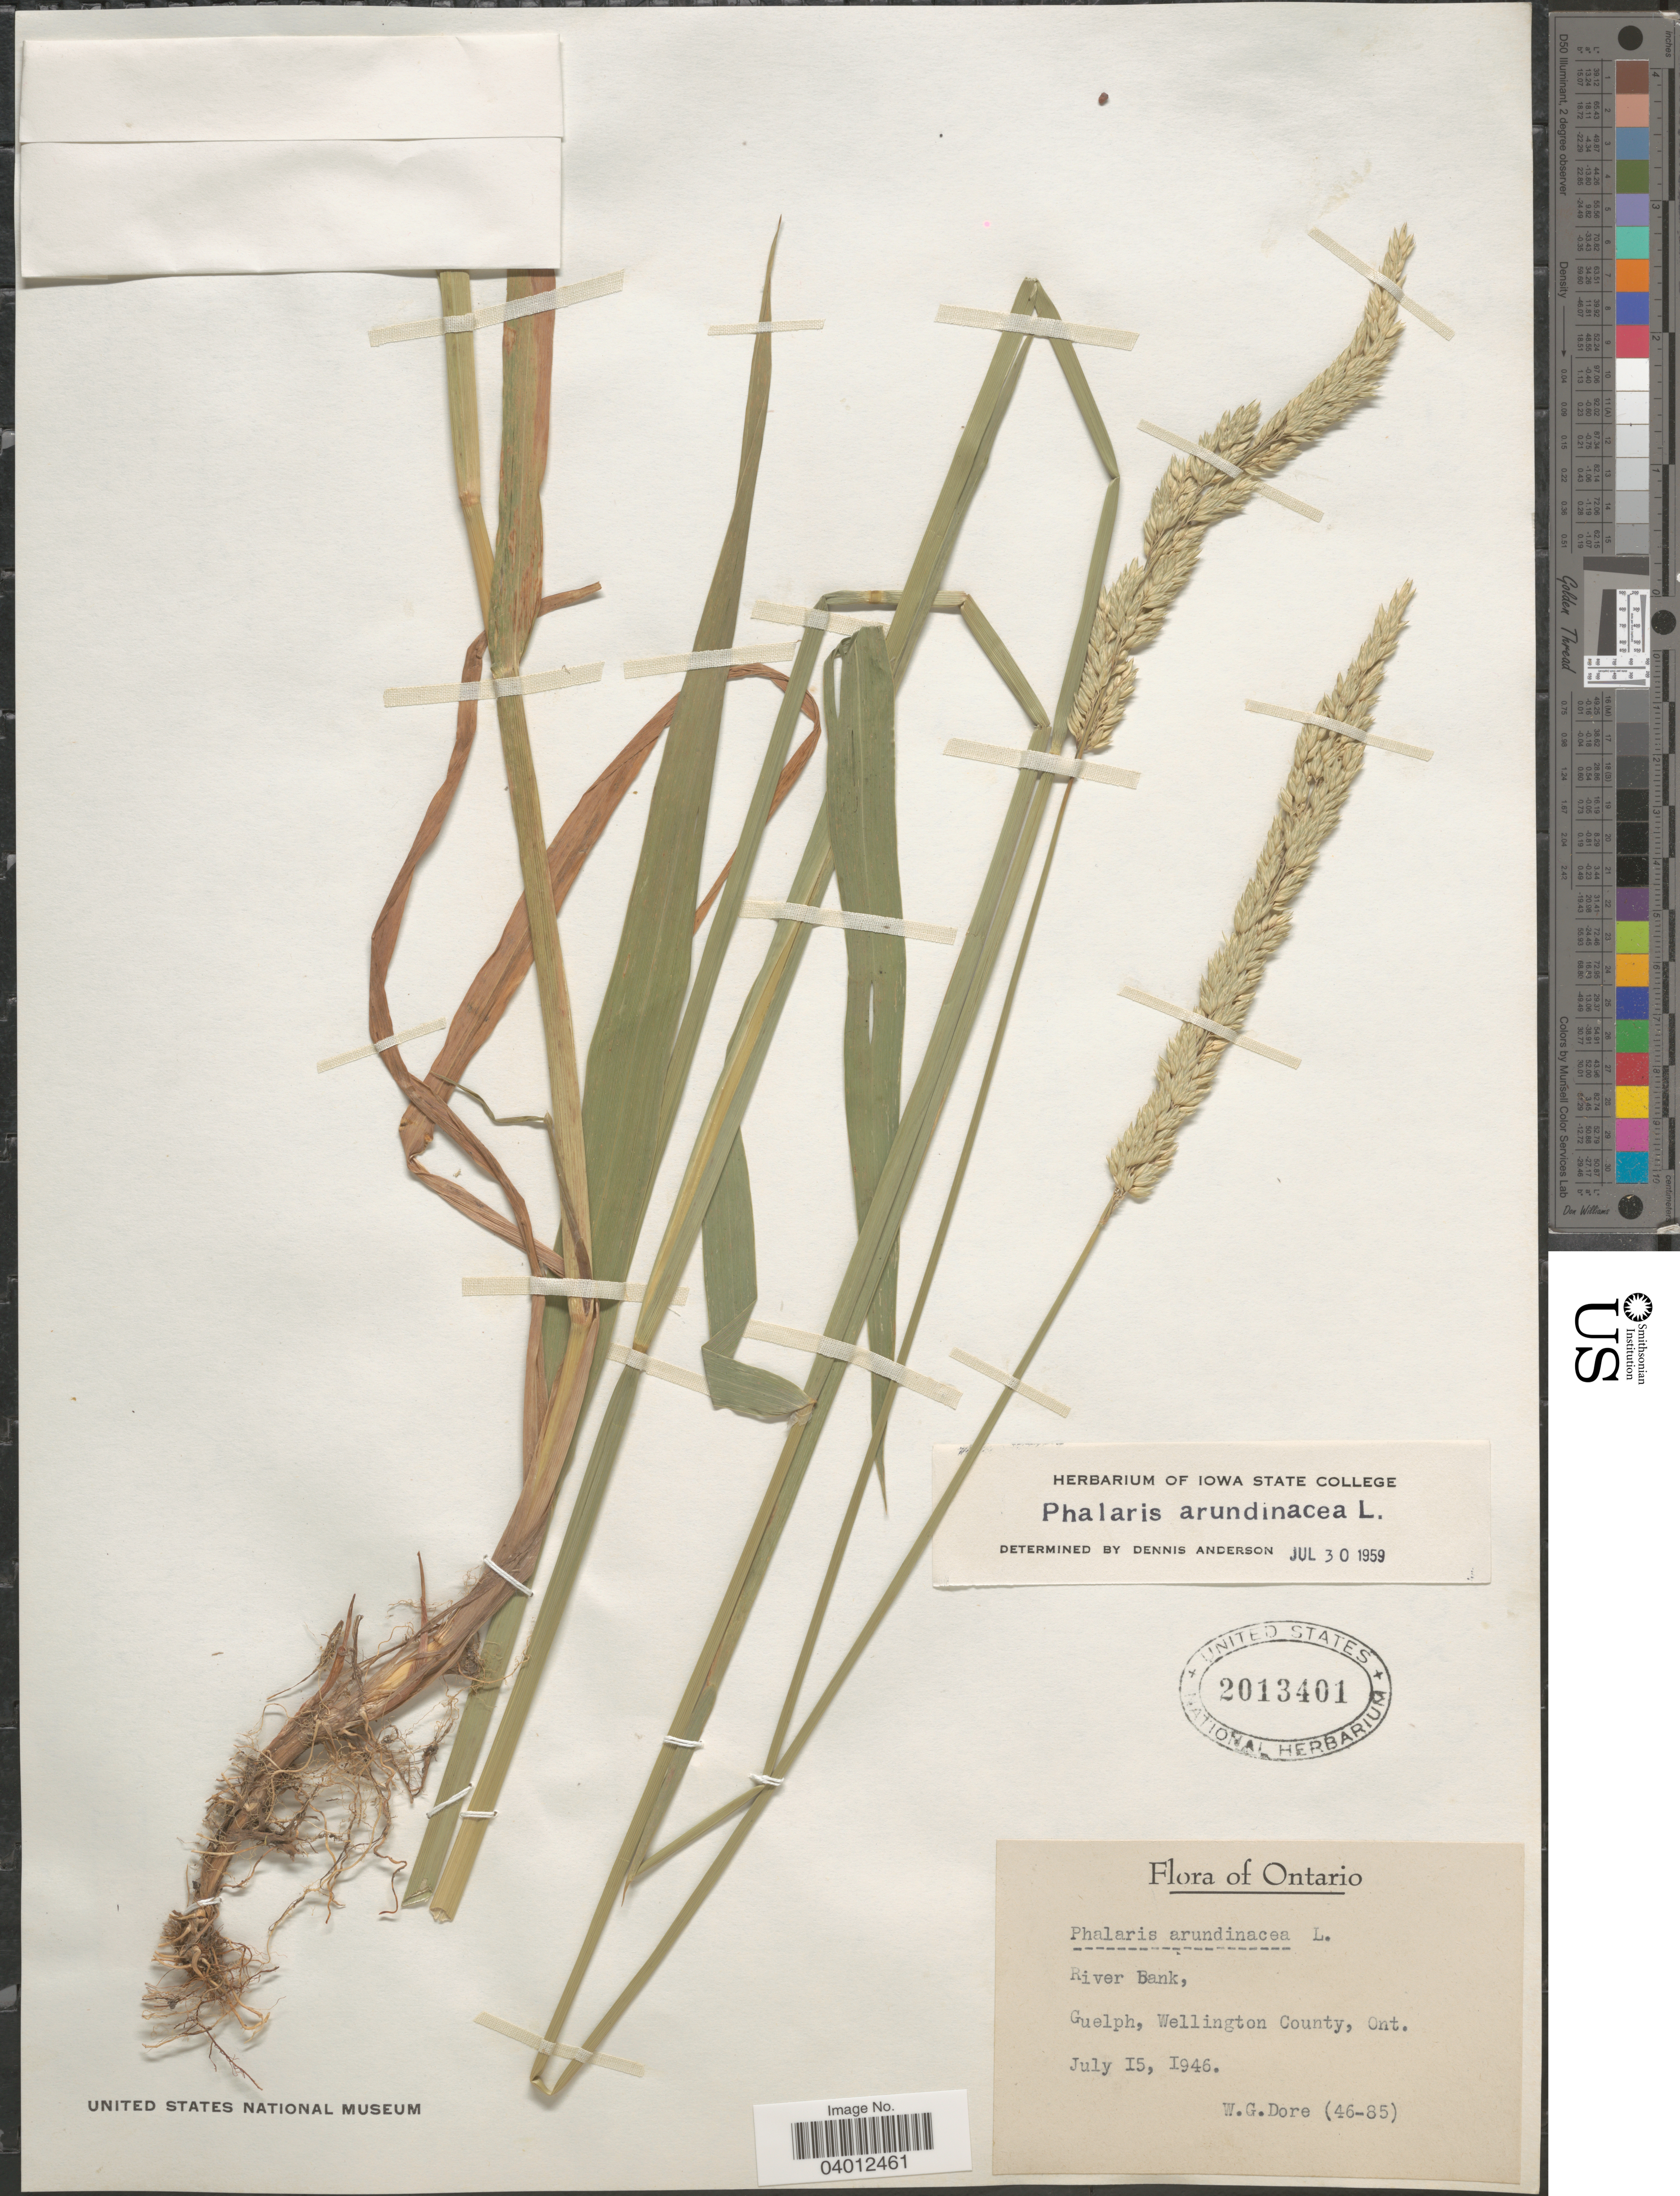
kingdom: Plantae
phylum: Tracheophyta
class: Liliopsida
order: Poales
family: Poaceae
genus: Phalaris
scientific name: Phalaris arundinacea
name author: L.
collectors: W. Dore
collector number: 46-85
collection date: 1946-07-15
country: Canada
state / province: Ontario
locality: River Bank, Guelph, Wellington County.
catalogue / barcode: US 2013401